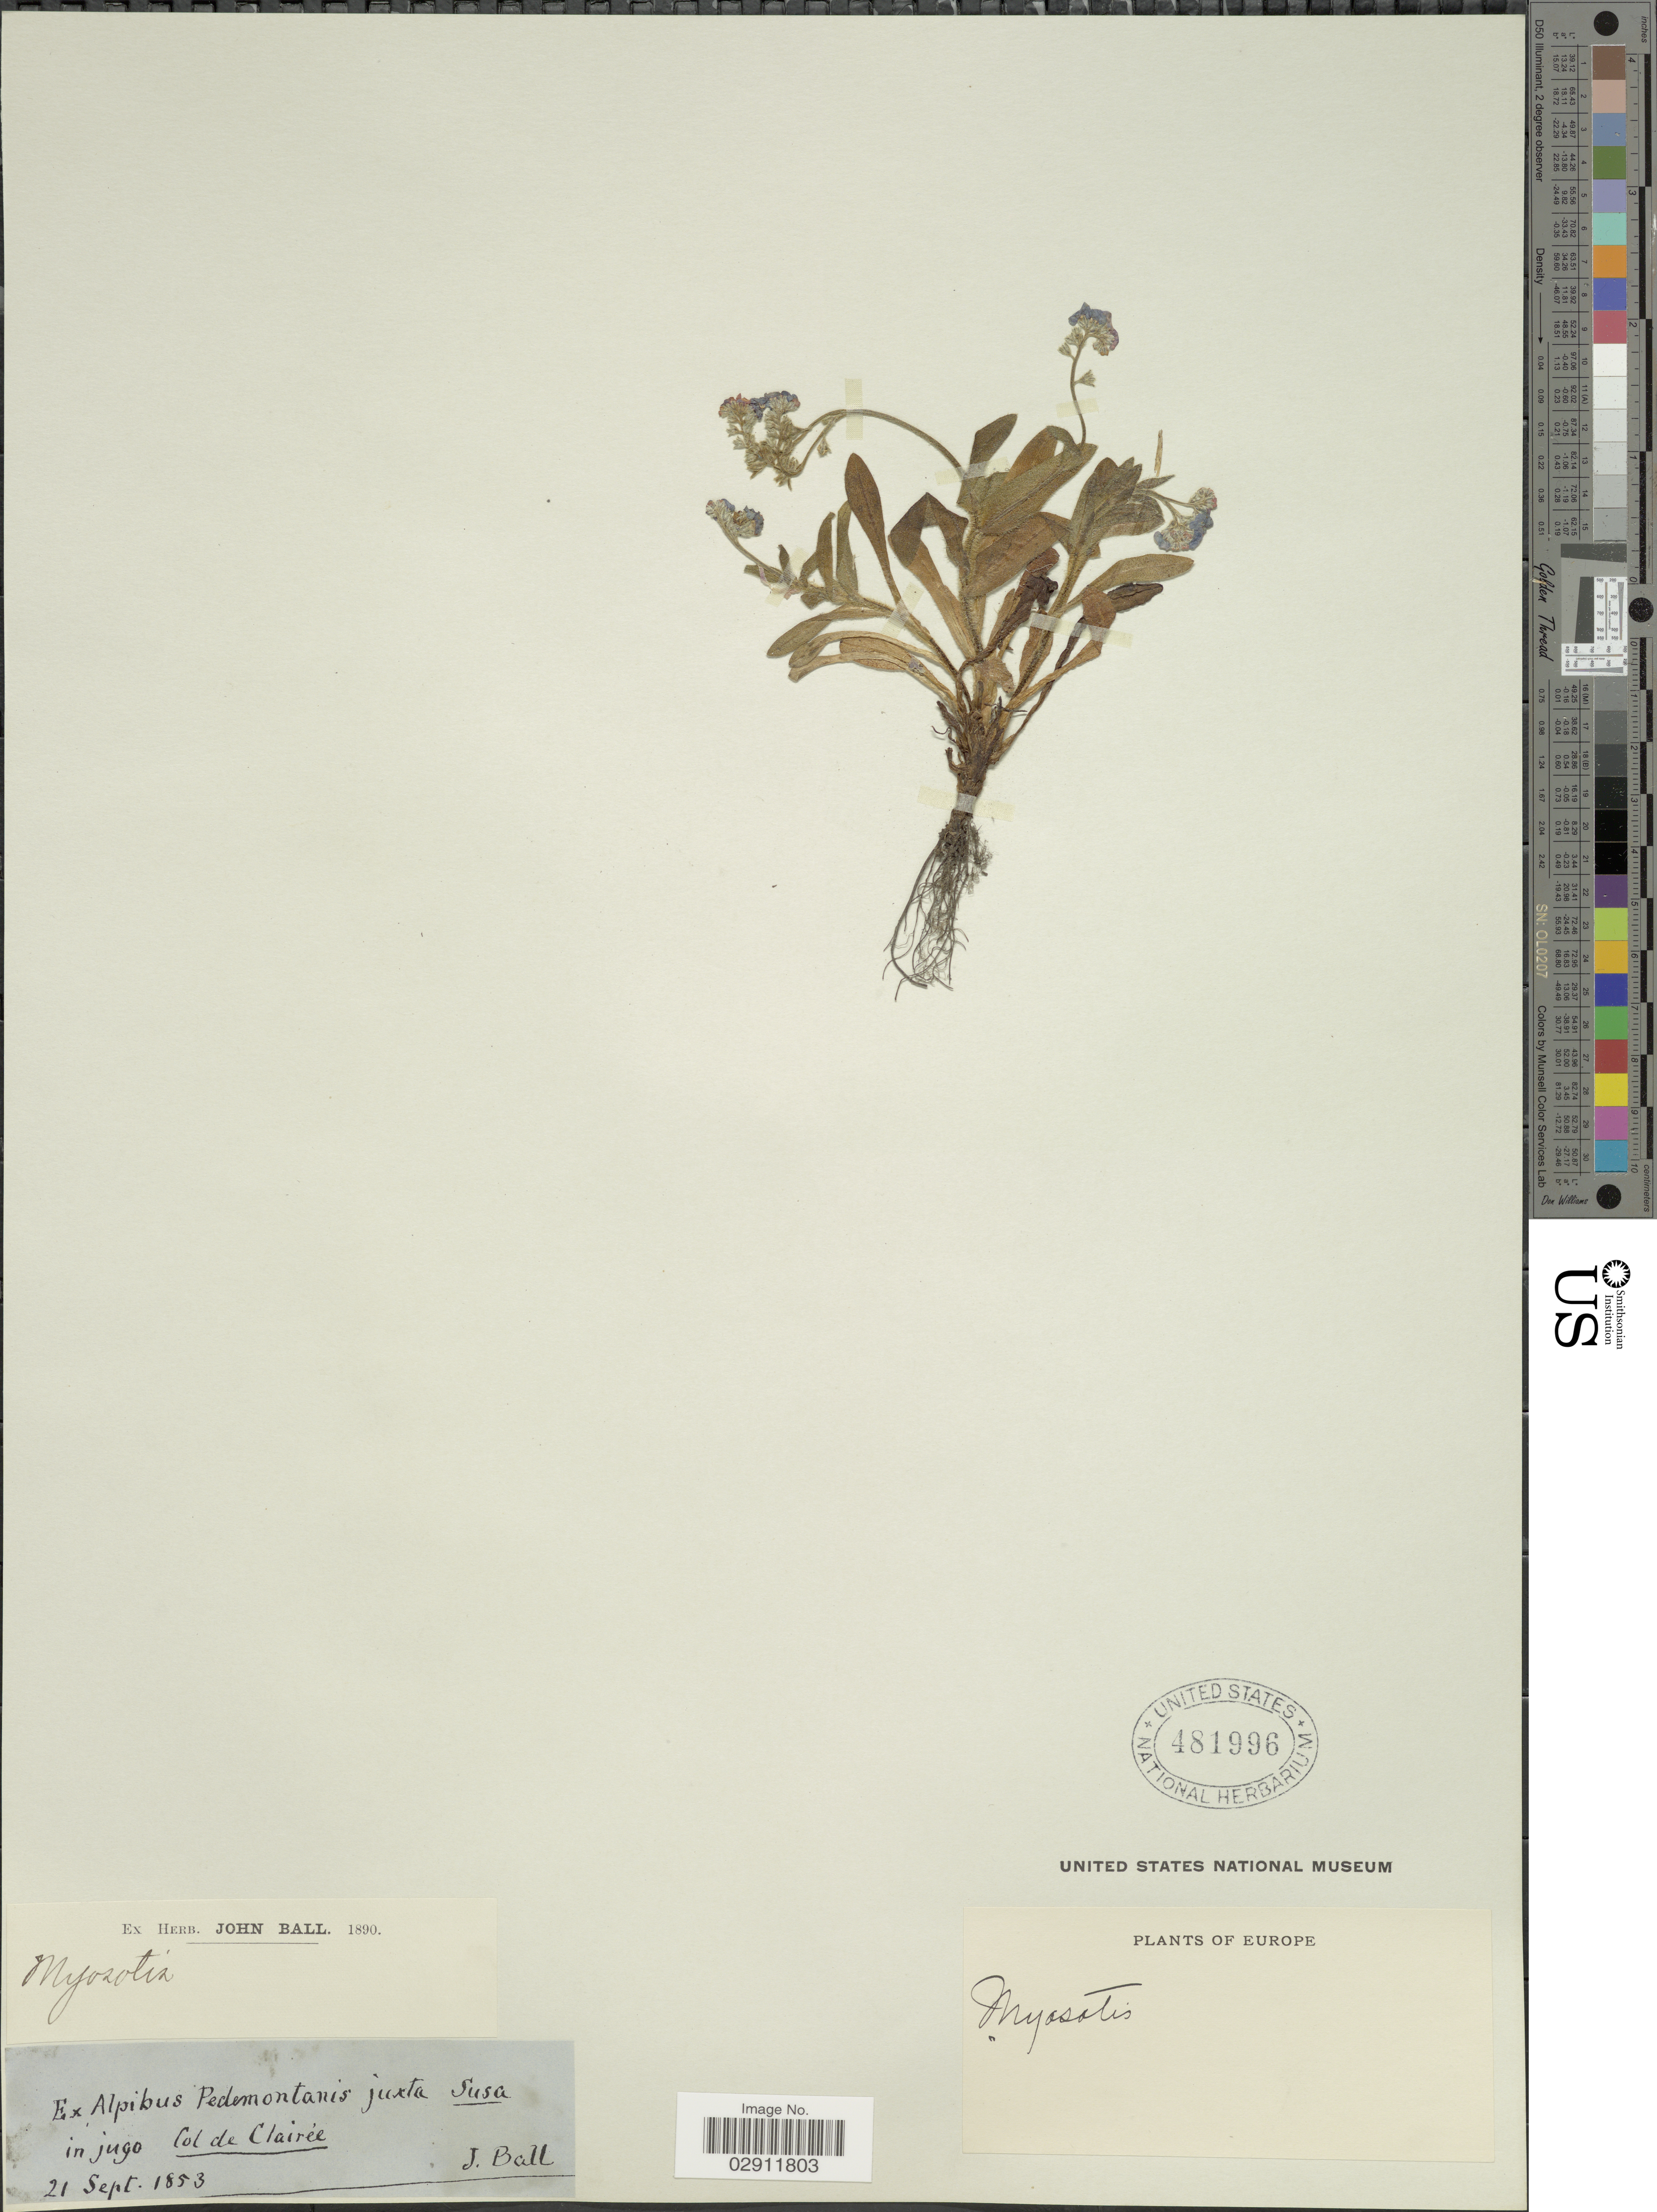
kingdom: Plantae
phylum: Tracheophyta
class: Magnoliopsida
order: Boraginales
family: Boraginaceae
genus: Myosotis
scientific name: Myosotis sp.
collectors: J. Ball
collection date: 1853-09-21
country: France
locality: Alpibus Pedemontanis juxta Susa in jugo Col de Clairée.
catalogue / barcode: US 481996